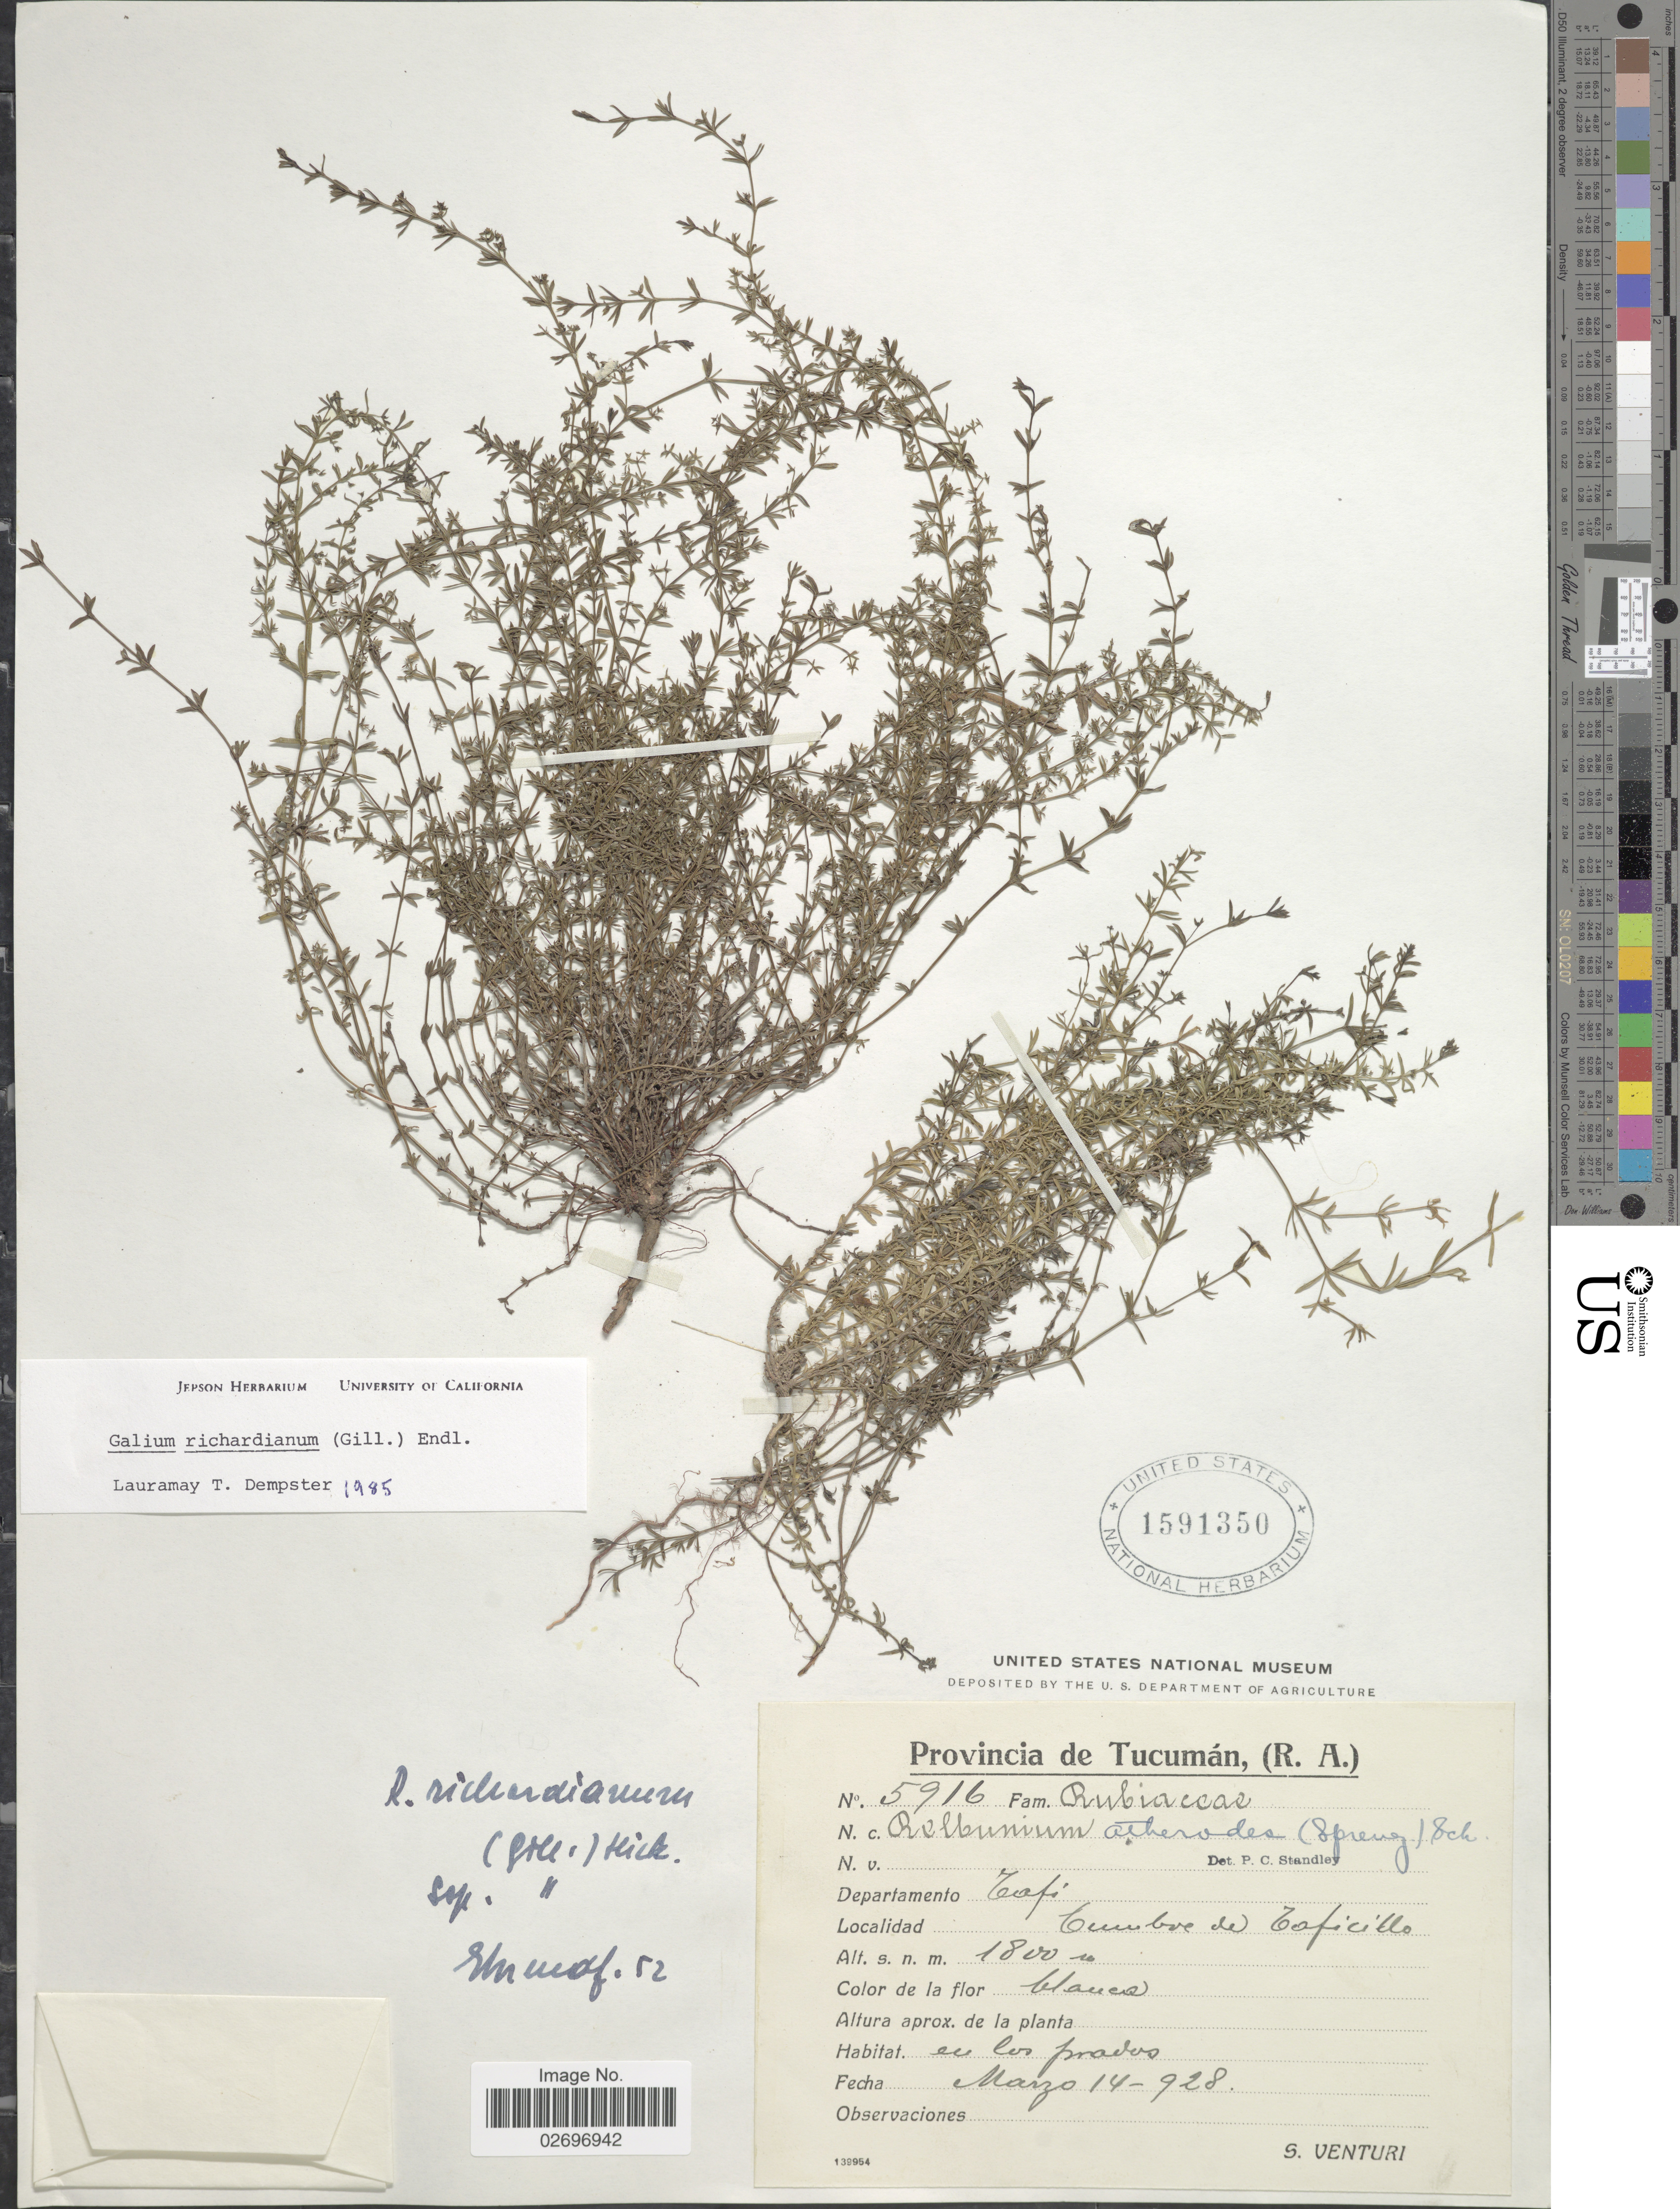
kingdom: Plantae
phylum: Tracheophyta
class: Magnoliopsida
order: Gentianales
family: Rubiaceae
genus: Galium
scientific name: Galium richardianum subsp. richardianum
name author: (Gillies ex Hook. & Arn.) Endl. ex Walp.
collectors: S. Venturi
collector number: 5916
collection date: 1928-03-14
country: Argentina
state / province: Tucuman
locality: Provincia de Tucuman, (R.A.), Departamento Tafi, Cumbre de Taficillo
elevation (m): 1800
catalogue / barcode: US 1591350